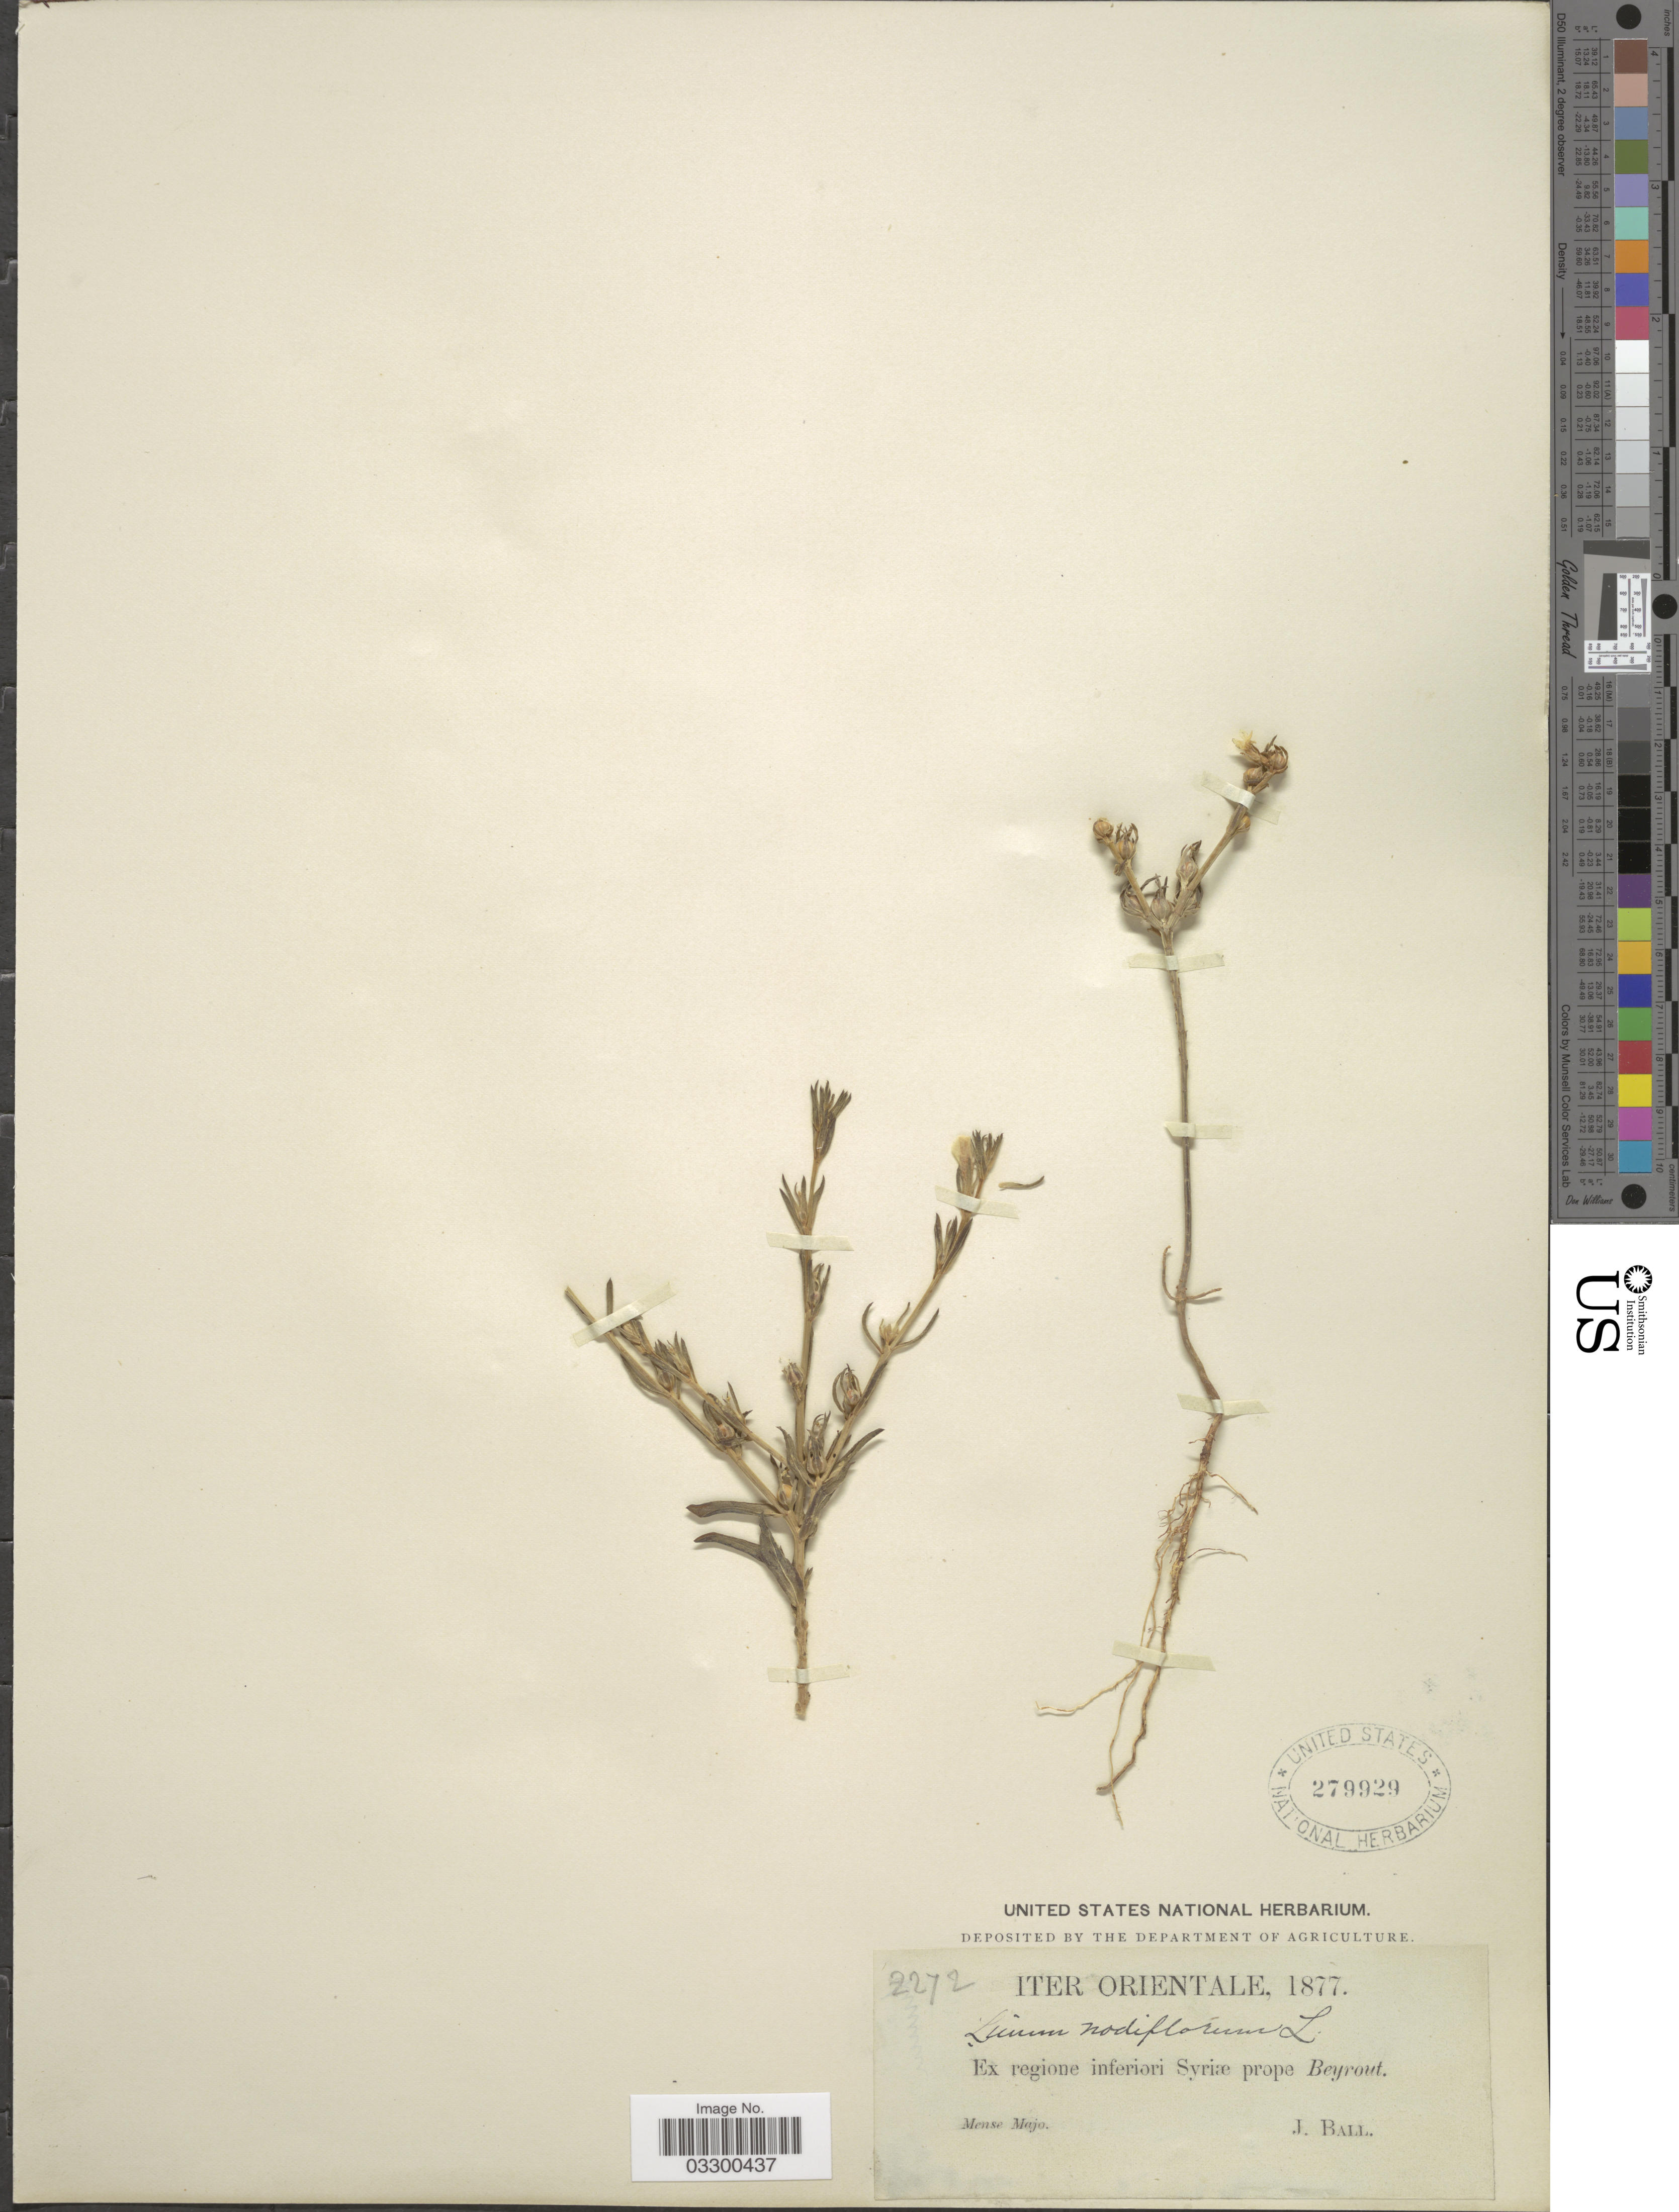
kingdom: Plantae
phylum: Tracheophyta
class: Magnoliopsida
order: Malpighiales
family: Linaceae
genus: Linum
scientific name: Linum nodiflorum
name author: L.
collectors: J. Ball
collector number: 2272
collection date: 1877-05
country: Lebanon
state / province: Beyrouth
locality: Orientale. Ex regione inferiori Syriæ prope Beyrout.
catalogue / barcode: US 279929